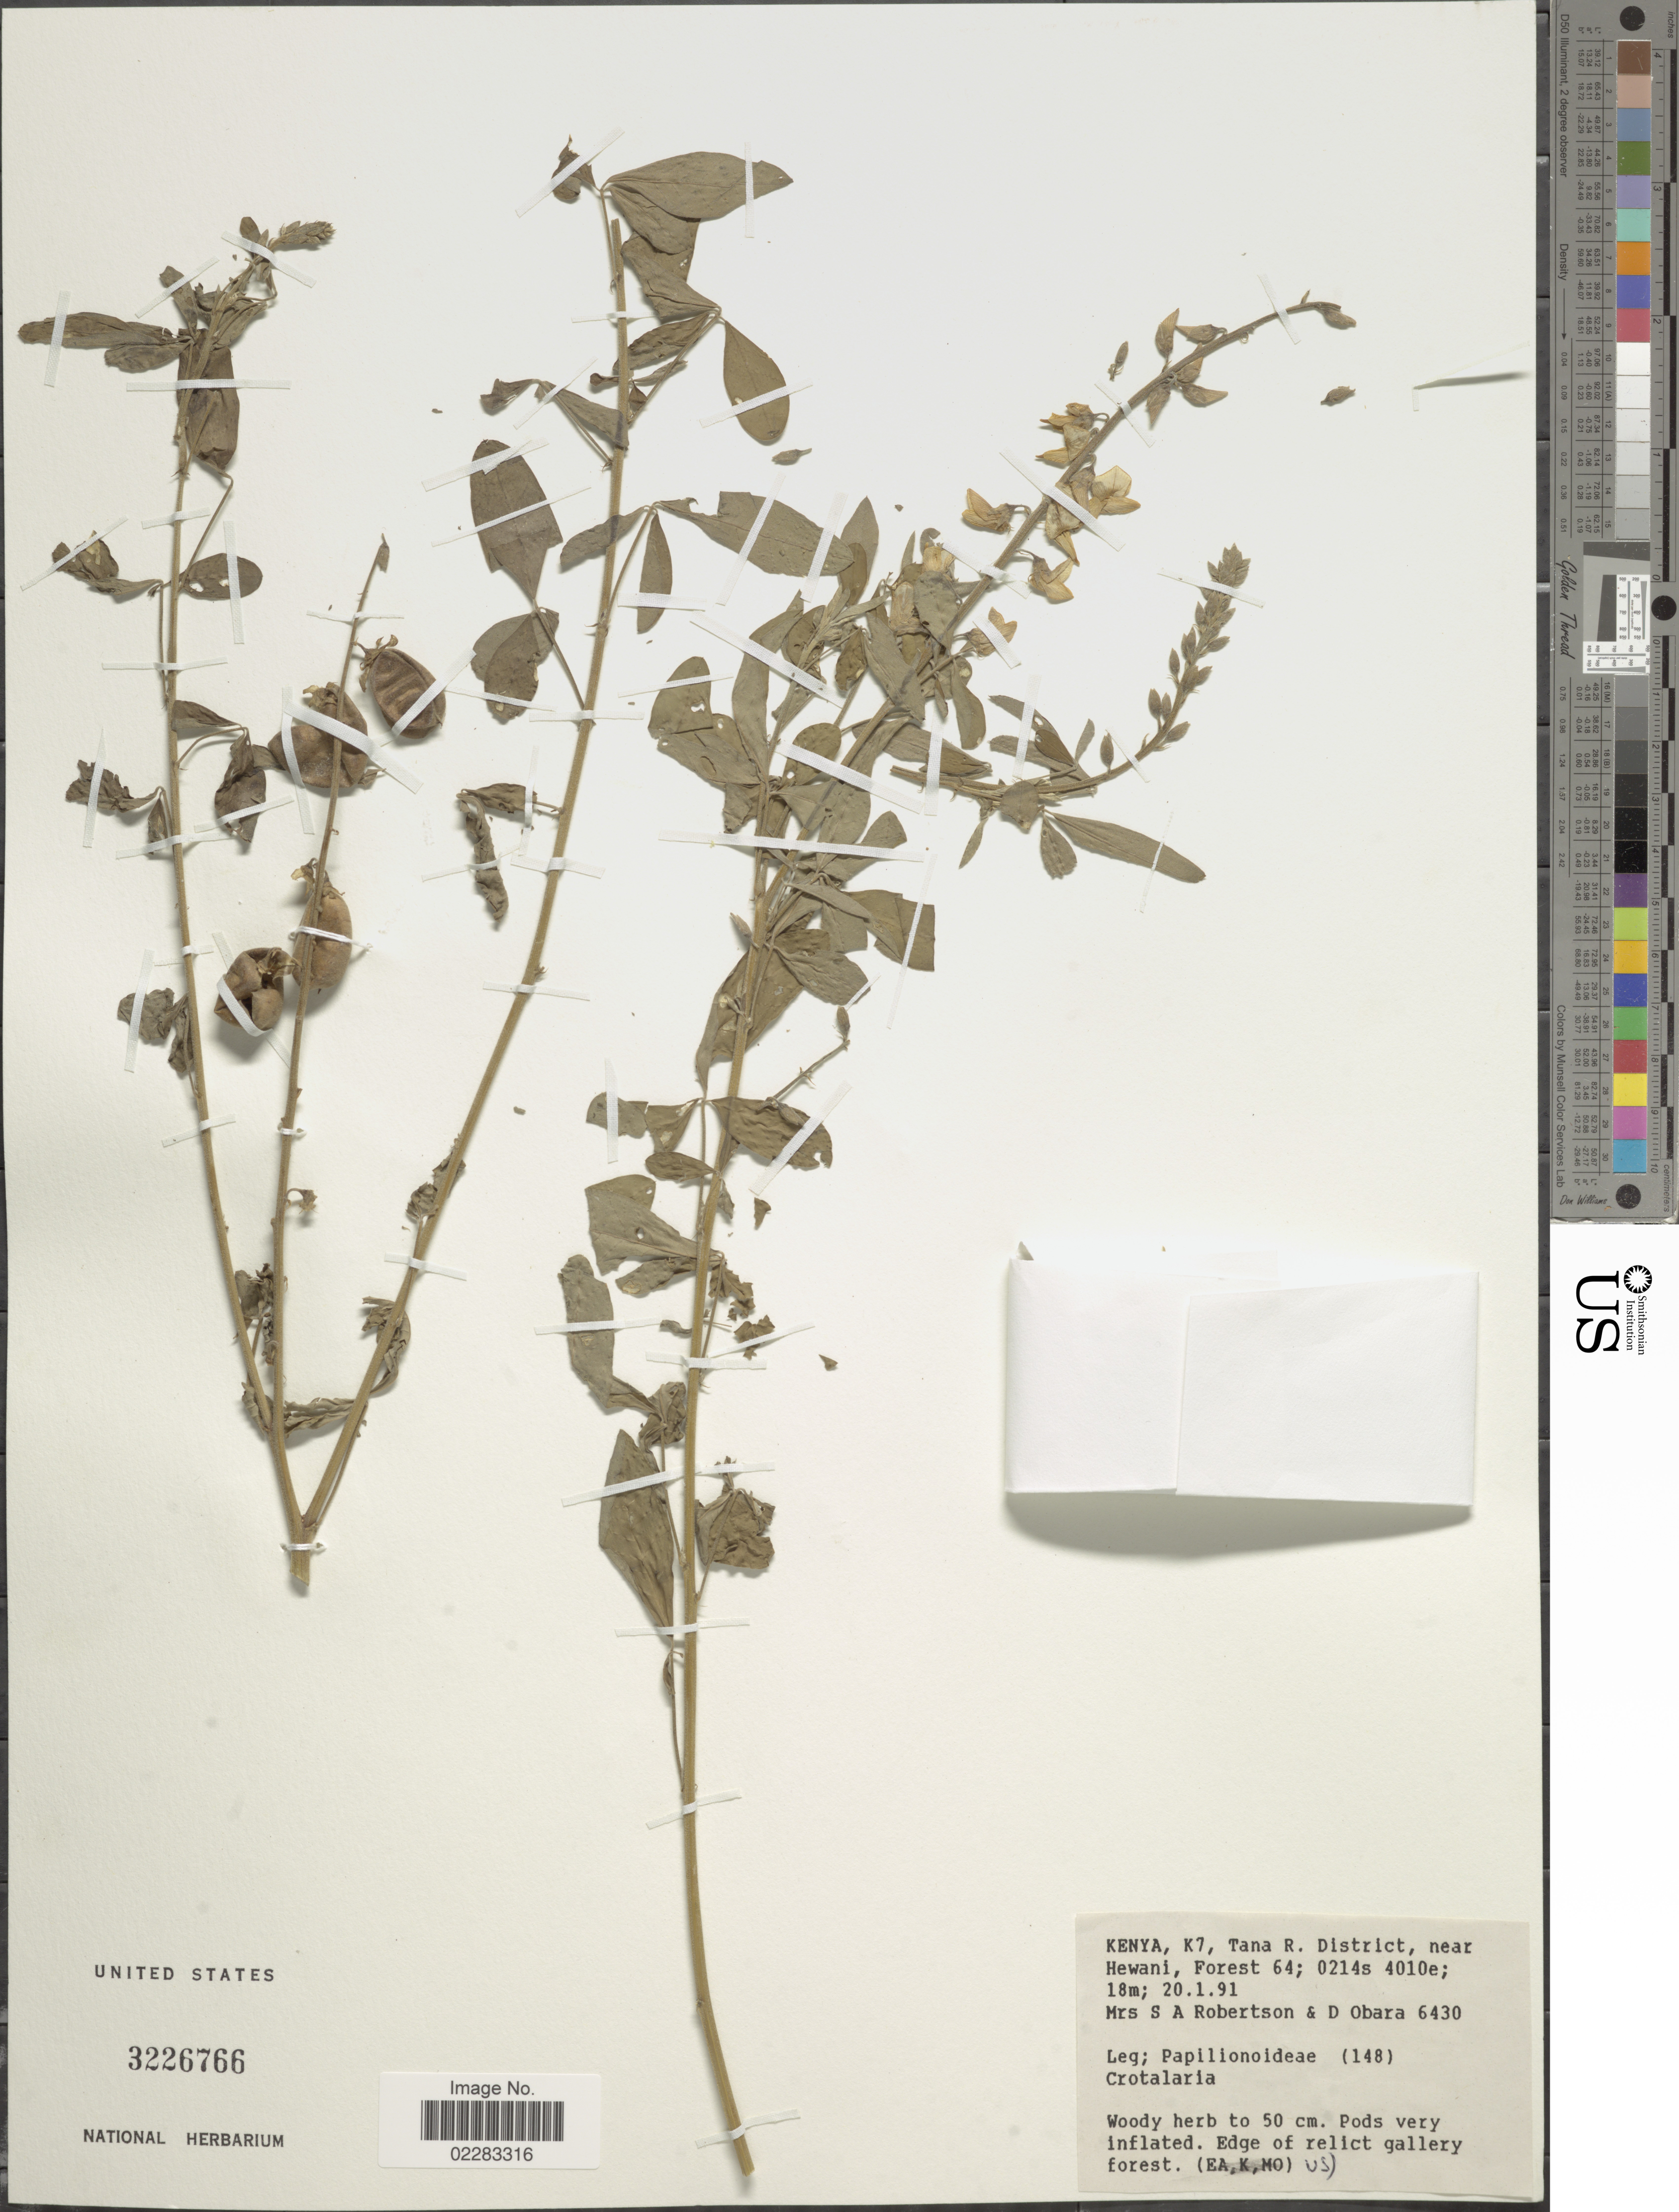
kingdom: Plantae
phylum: Tracheophyta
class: Magnoliopsida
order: Fabales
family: Fabaceae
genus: Crotalaria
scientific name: Crotalaria sp.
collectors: S. Robertson & D. Obara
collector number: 6430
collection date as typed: Transcribed d/m/y: 20/1/91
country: Kenya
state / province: Tana River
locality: K7, Tana R Distrcit, near Hewani, Forest 64; 0214s 4010e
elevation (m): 18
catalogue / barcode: US 3226766